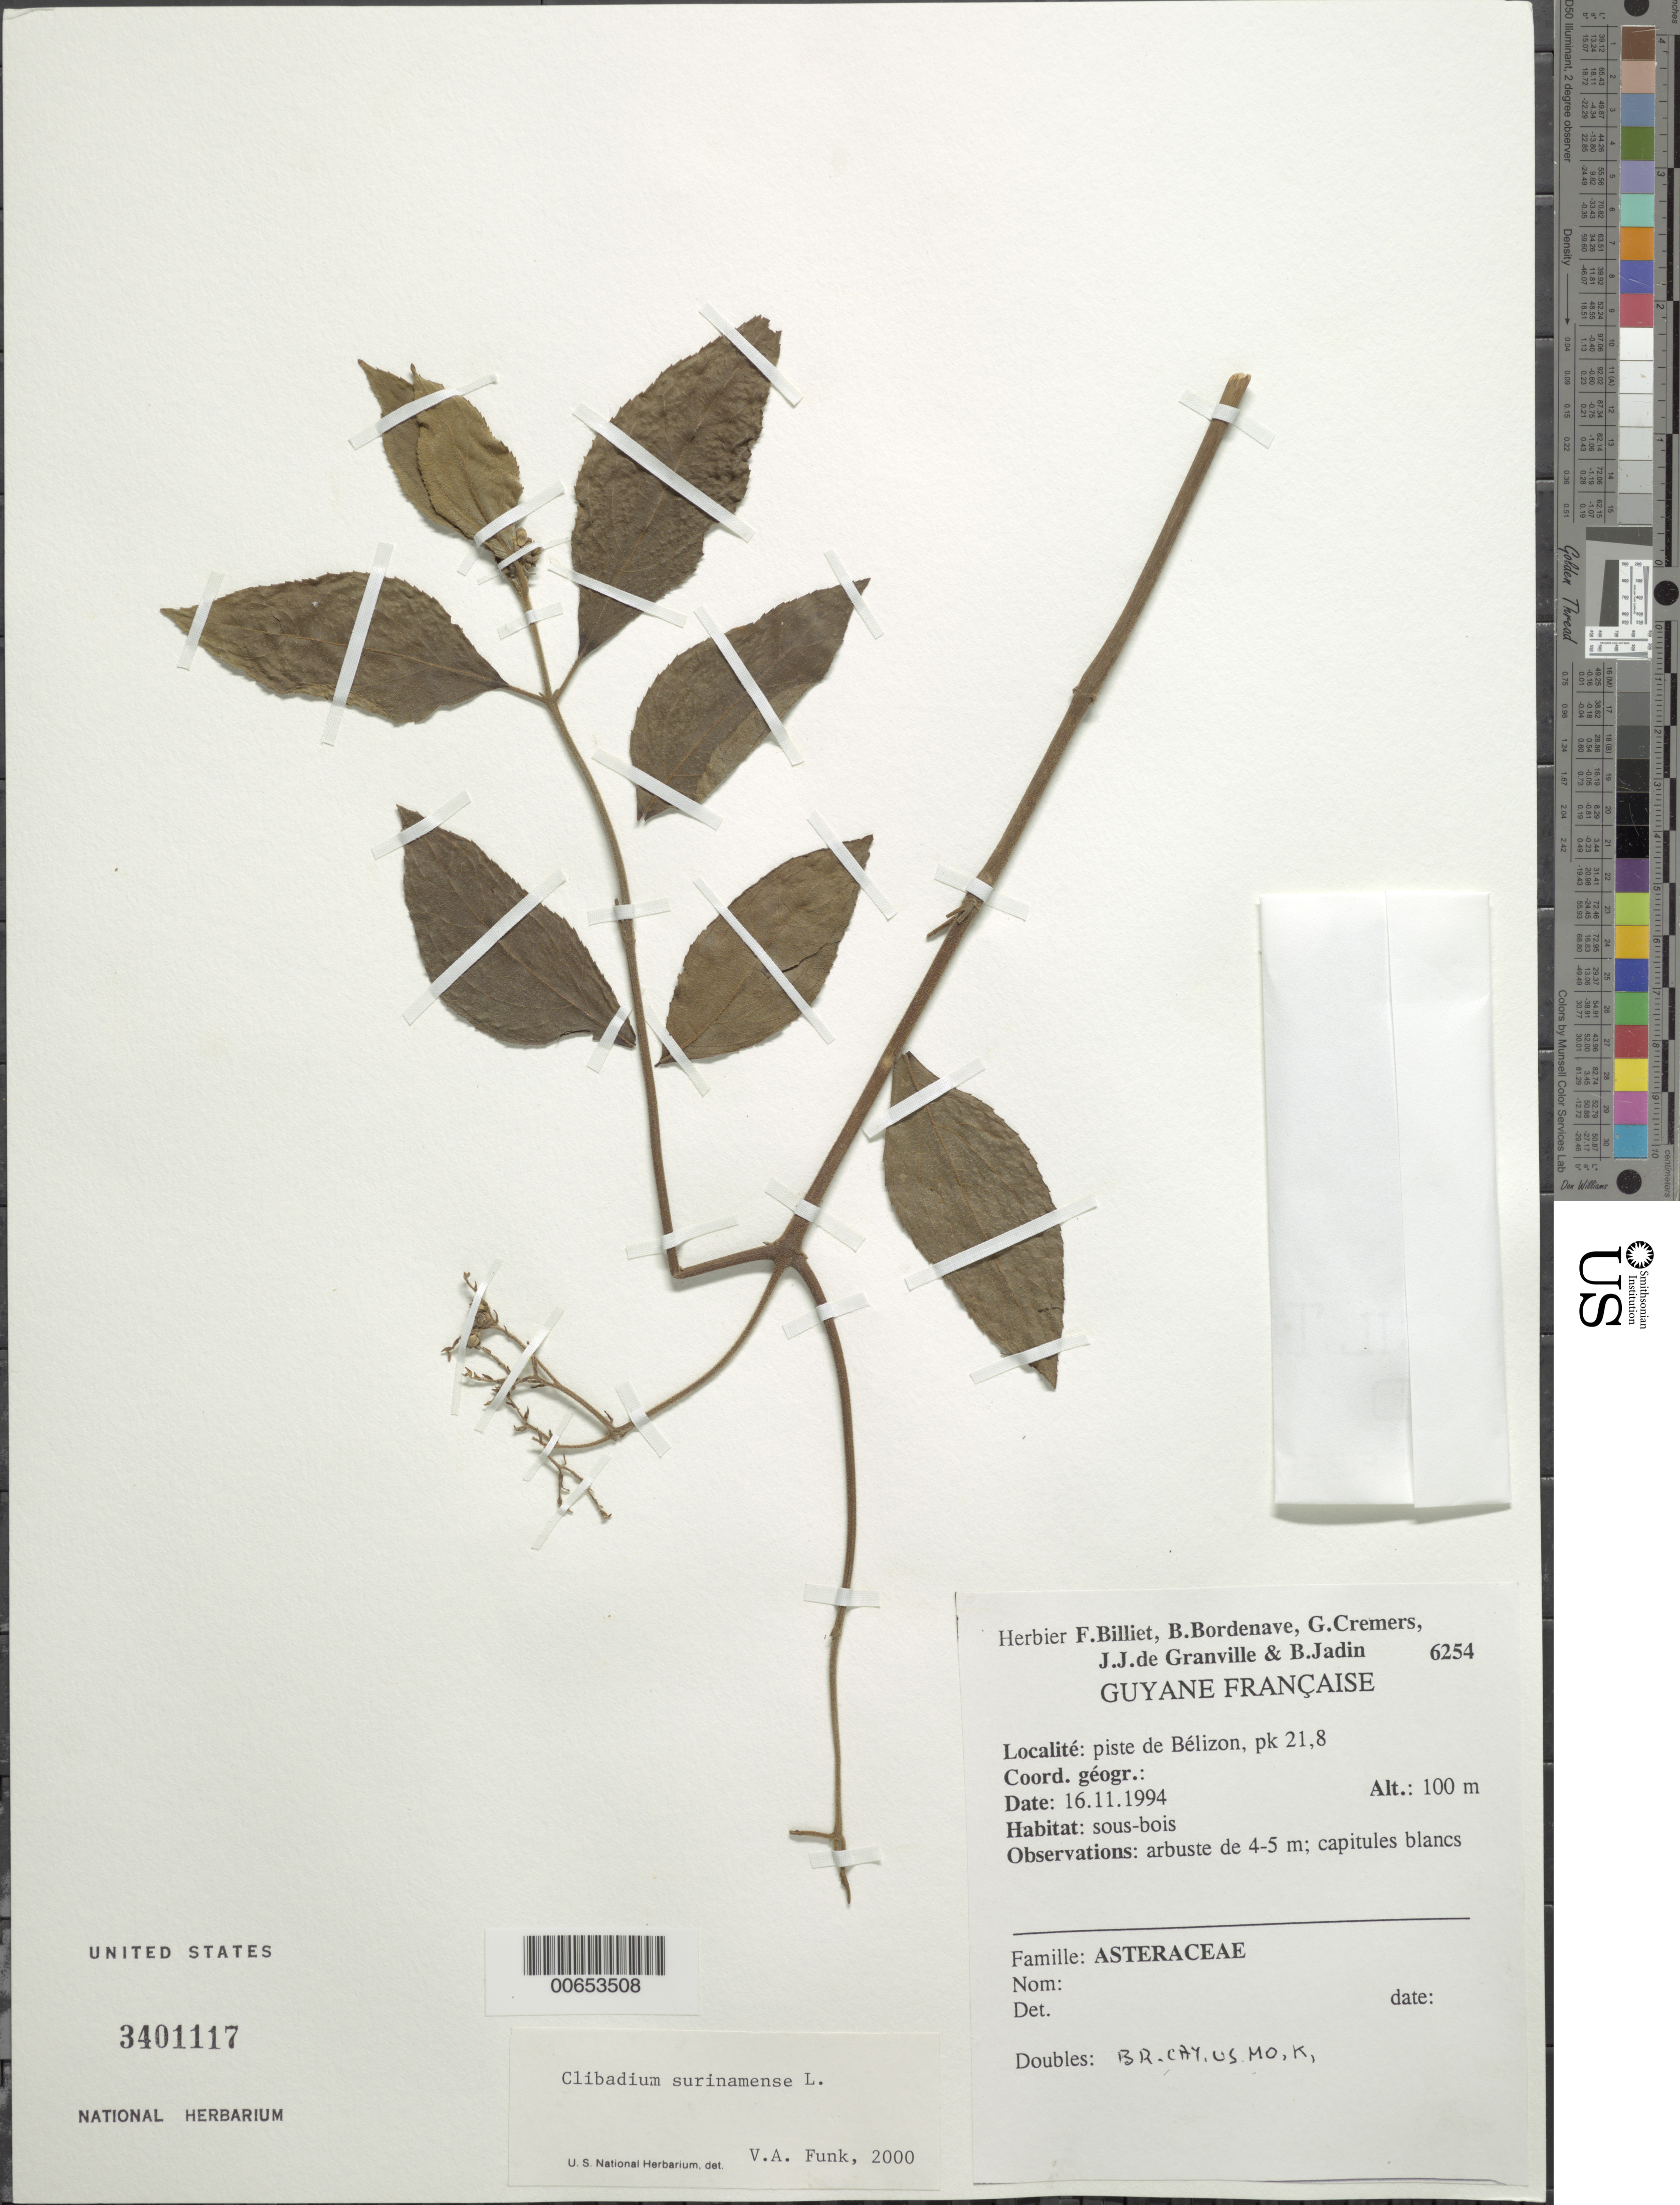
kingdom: Plantae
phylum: Tracheophyta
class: Magnoliopsida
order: Asterales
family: Asteraceae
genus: Clibadium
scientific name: Clibadium surinamense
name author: L.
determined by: Funk, Vicki A., (BOT), Smithsonian Institution - National Museum of Natural History (UNITED STATES)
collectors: F. Billiet, G. Cremers, B. Bordenave, J.-J. de Granville & B. Jadin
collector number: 6254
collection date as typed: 16-Nov-94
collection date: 1994-11-16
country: French Guiana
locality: Piste de Bélizon, pk 21.8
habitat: Sous-bois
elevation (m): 100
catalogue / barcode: US 3401117